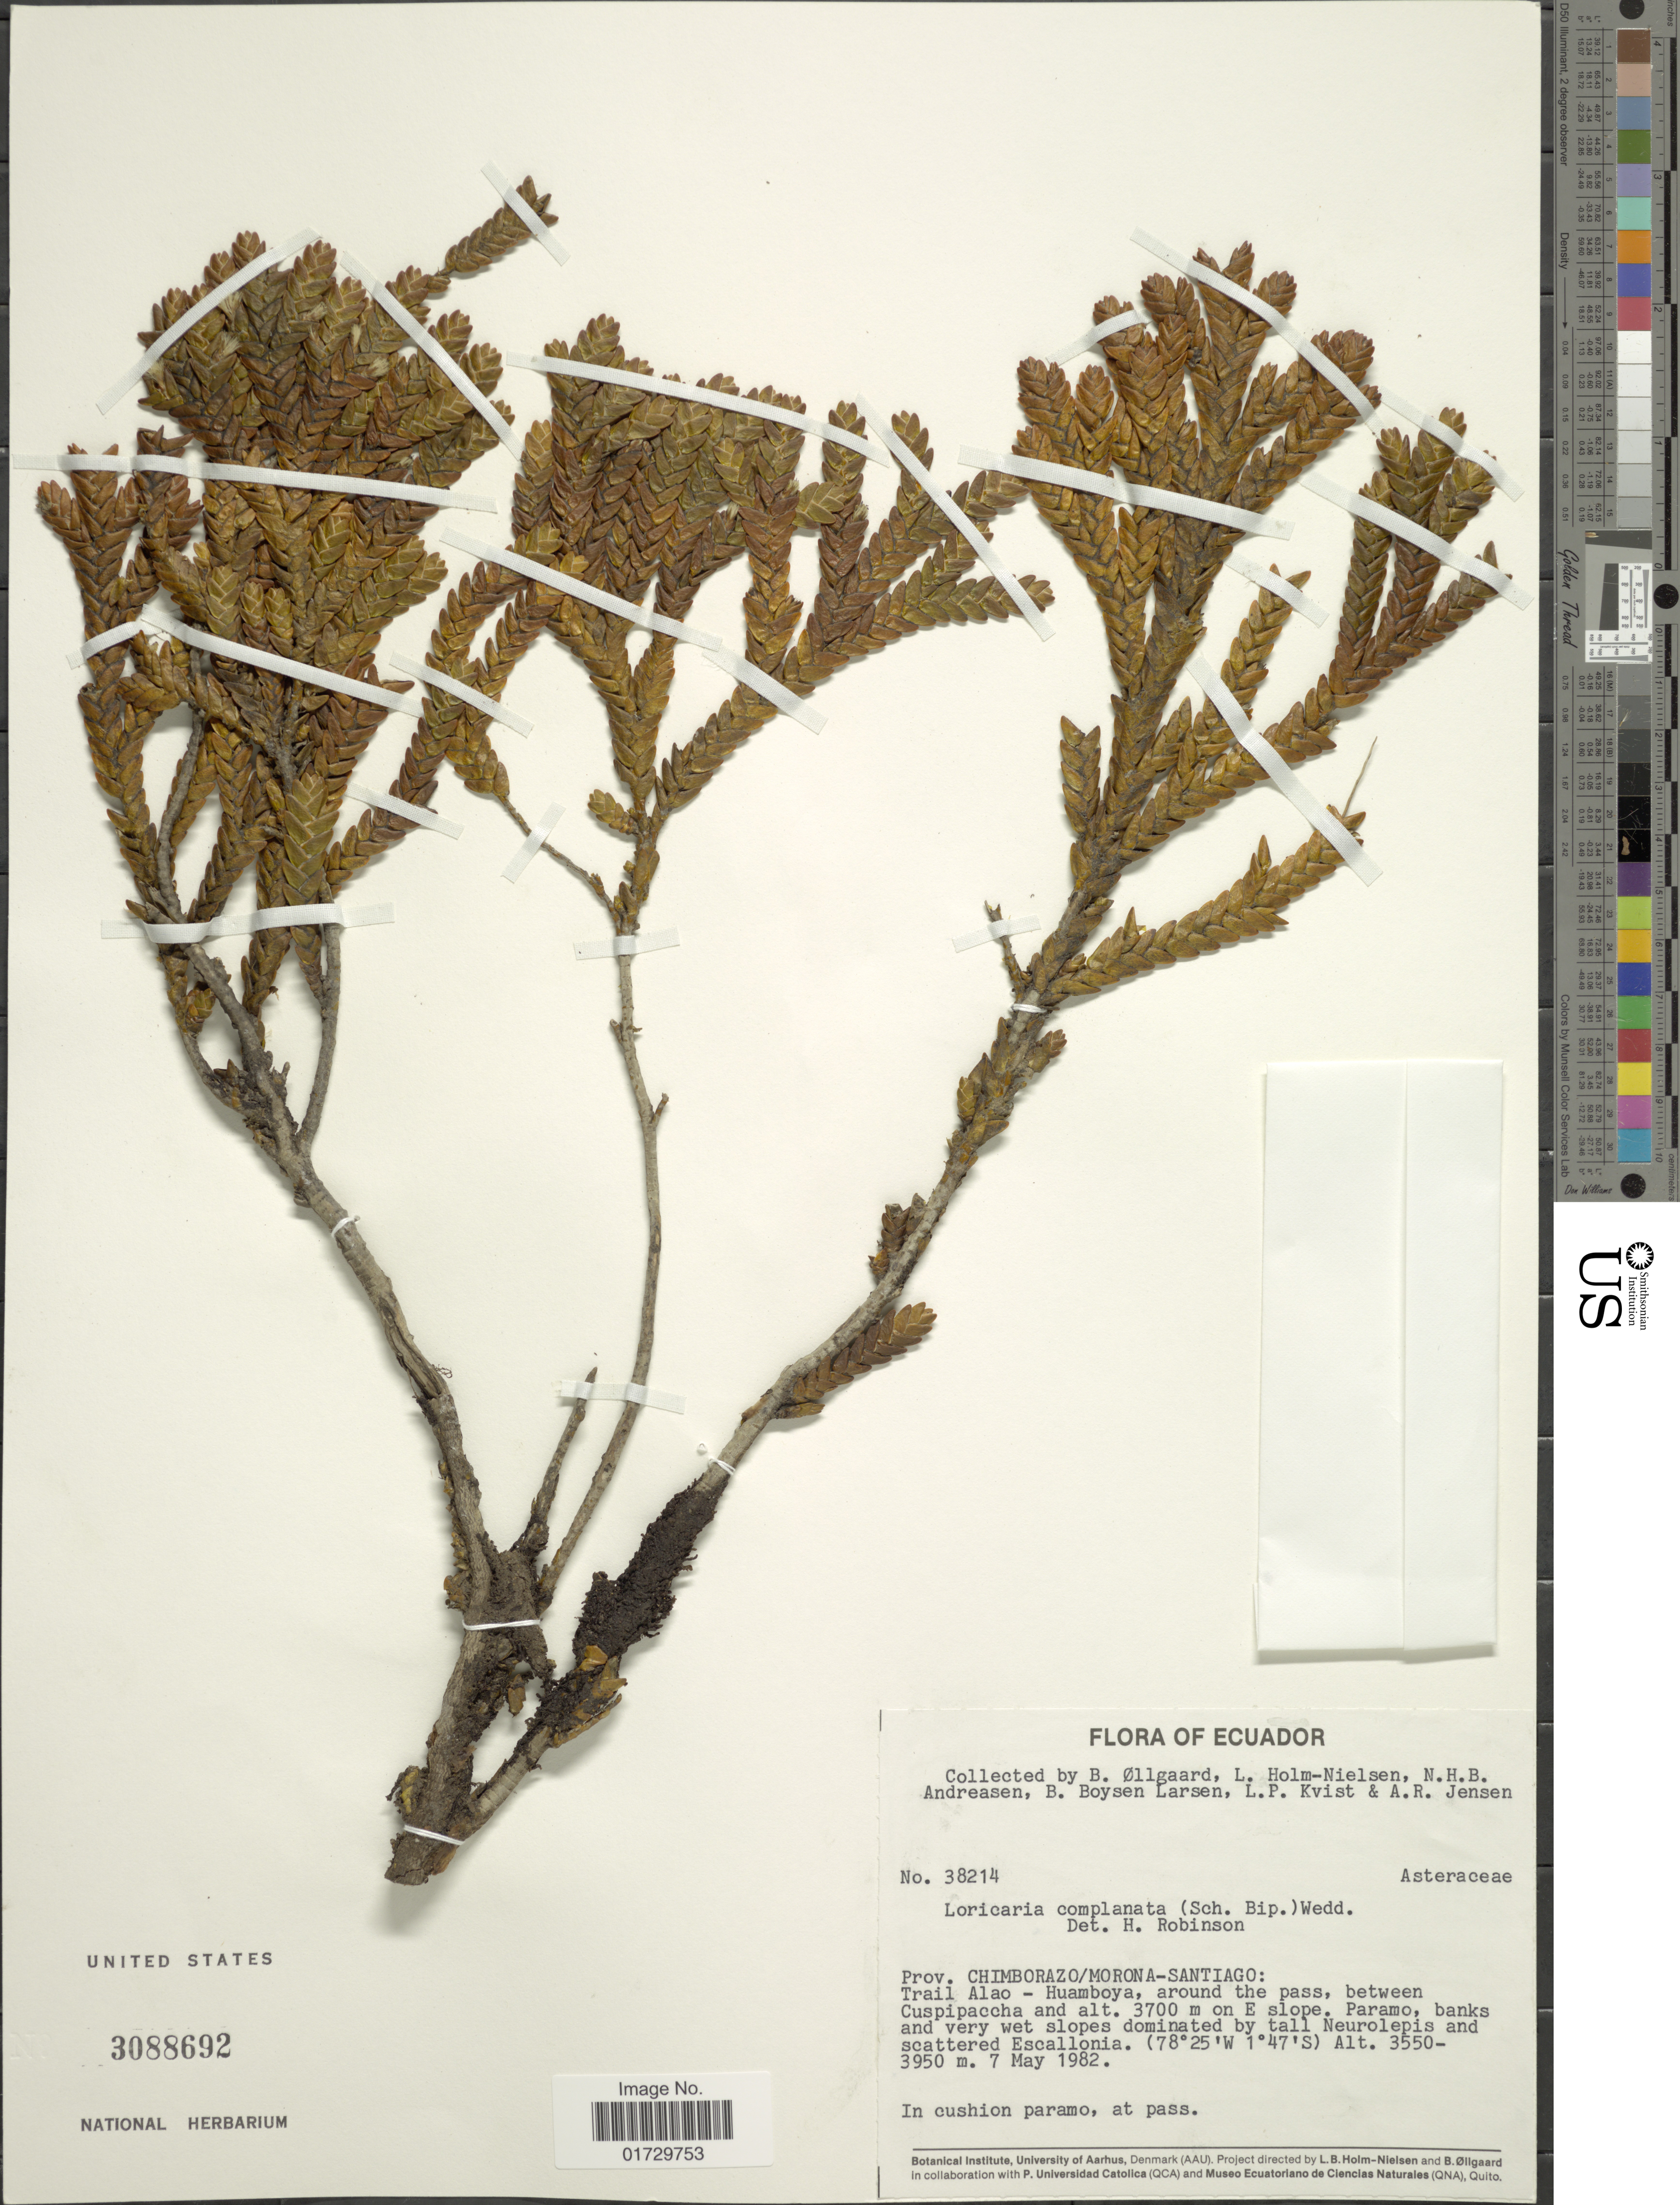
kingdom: Plantae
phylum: Tracheophyta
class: Magnoliopsida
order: Asterales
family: Asteraceae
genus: Loricaria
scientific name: Loricaria complanata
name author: (Sch. Bip.) Wedd.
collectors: B. Øllgaard, L. B. Holm-Nielsen, N. Andreasen, B. Boysen Larsen & et al.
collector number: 38214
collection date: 1982-05-07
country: Ecuador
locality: Prov. Chimborazo/Morona-Santiago: Trail Alao - Huamboya, around the pass, between Cuspipaccha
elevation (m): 3550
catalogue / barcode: US 3088692